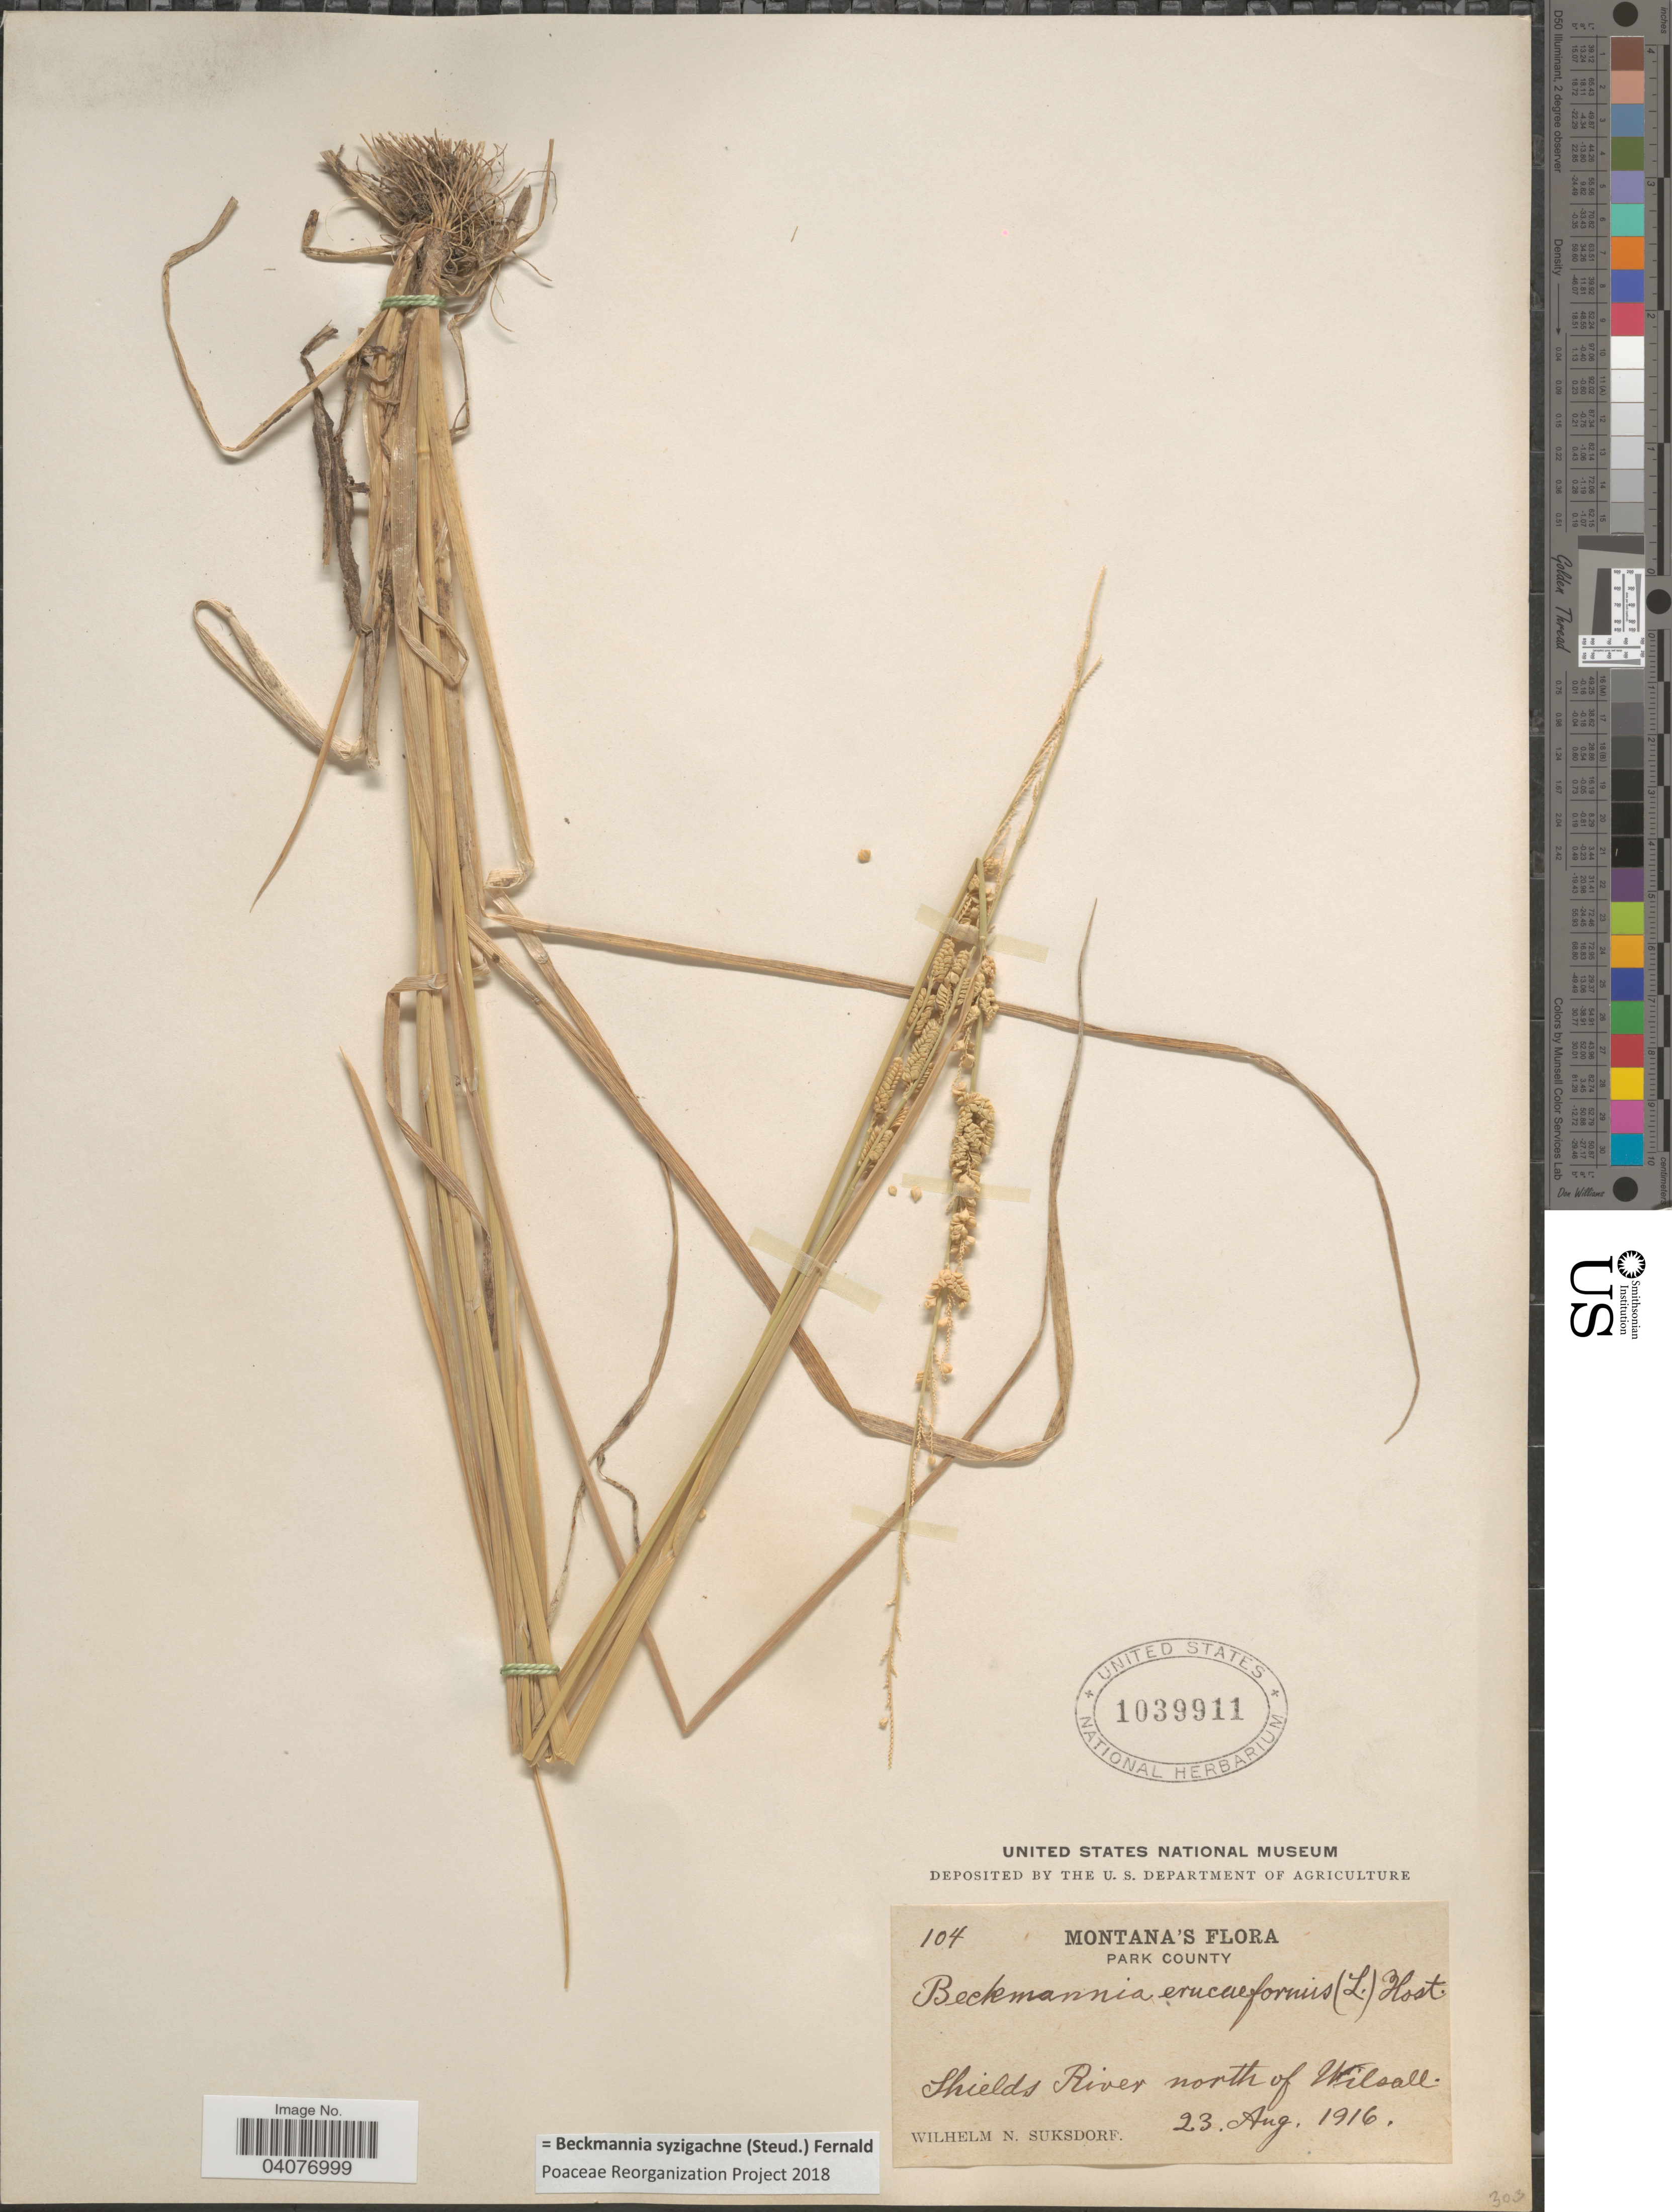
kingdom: Plantae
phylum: Tracheophyta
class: Liliopsida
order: Poales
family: Poaceae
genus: Beckmannia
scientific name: Beckmannia syzigachne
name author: (Steud.) Fernald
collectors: W. N. Suksdorf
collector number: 104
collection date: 1916-08-23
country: United States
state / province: Montana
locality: Park County. Shields River north of Wilsall.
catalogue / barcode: US 1039911